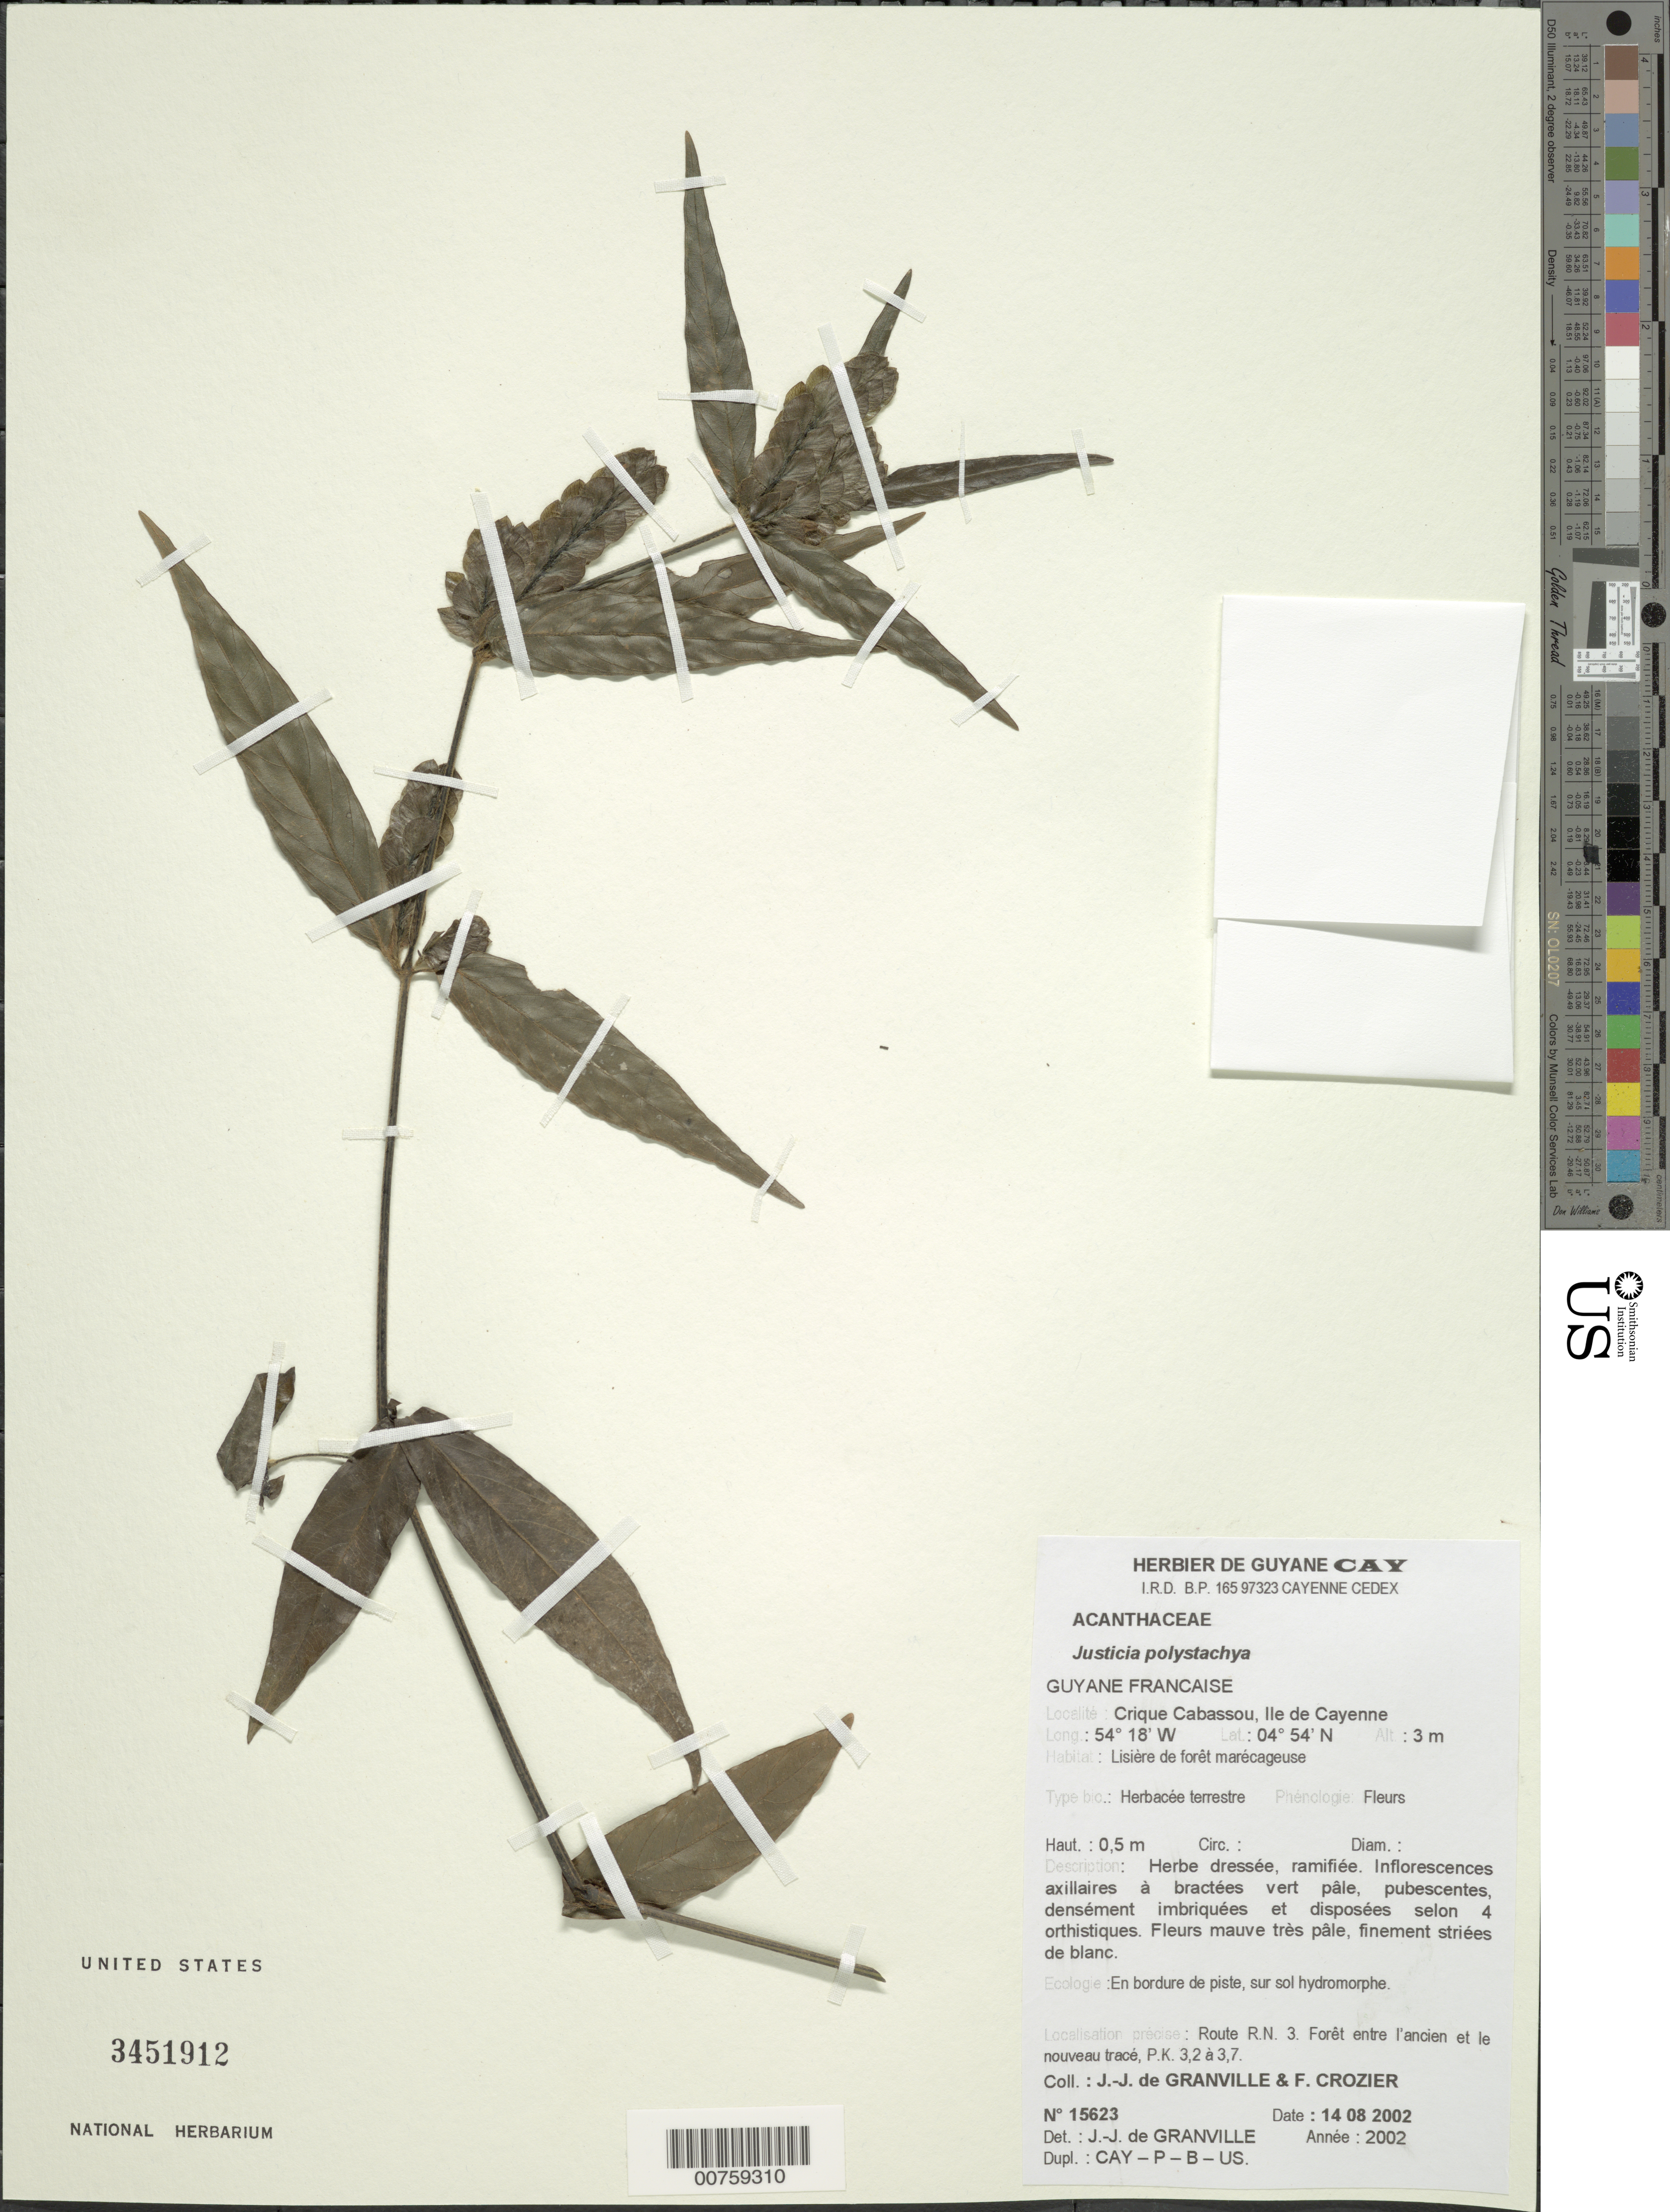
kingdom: Plantae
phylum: Tracheophyta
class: Magnoliopsida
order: Lamiales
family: Acanthaceae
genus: Justicia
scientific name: Justicia polystachya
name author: Lam.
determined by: Granville, J. J. de, (CAY), Institut de Recherche pour le Developpement (IRD) (FRENCH GUIANA)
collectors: J.-J. de Granville & F. Crozier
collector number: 15623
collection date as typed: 14-Aug-02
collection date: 2002-08-14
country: French Guiana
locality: Crique Cabassou, Ile de Cayenne, Route R.N. 3, nouveau trace, PK 3.2-3.7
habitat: Lisière de forest marécageuse; bordure de piste, sur sol hydromorphe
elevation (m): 3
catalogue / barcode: US 3451912